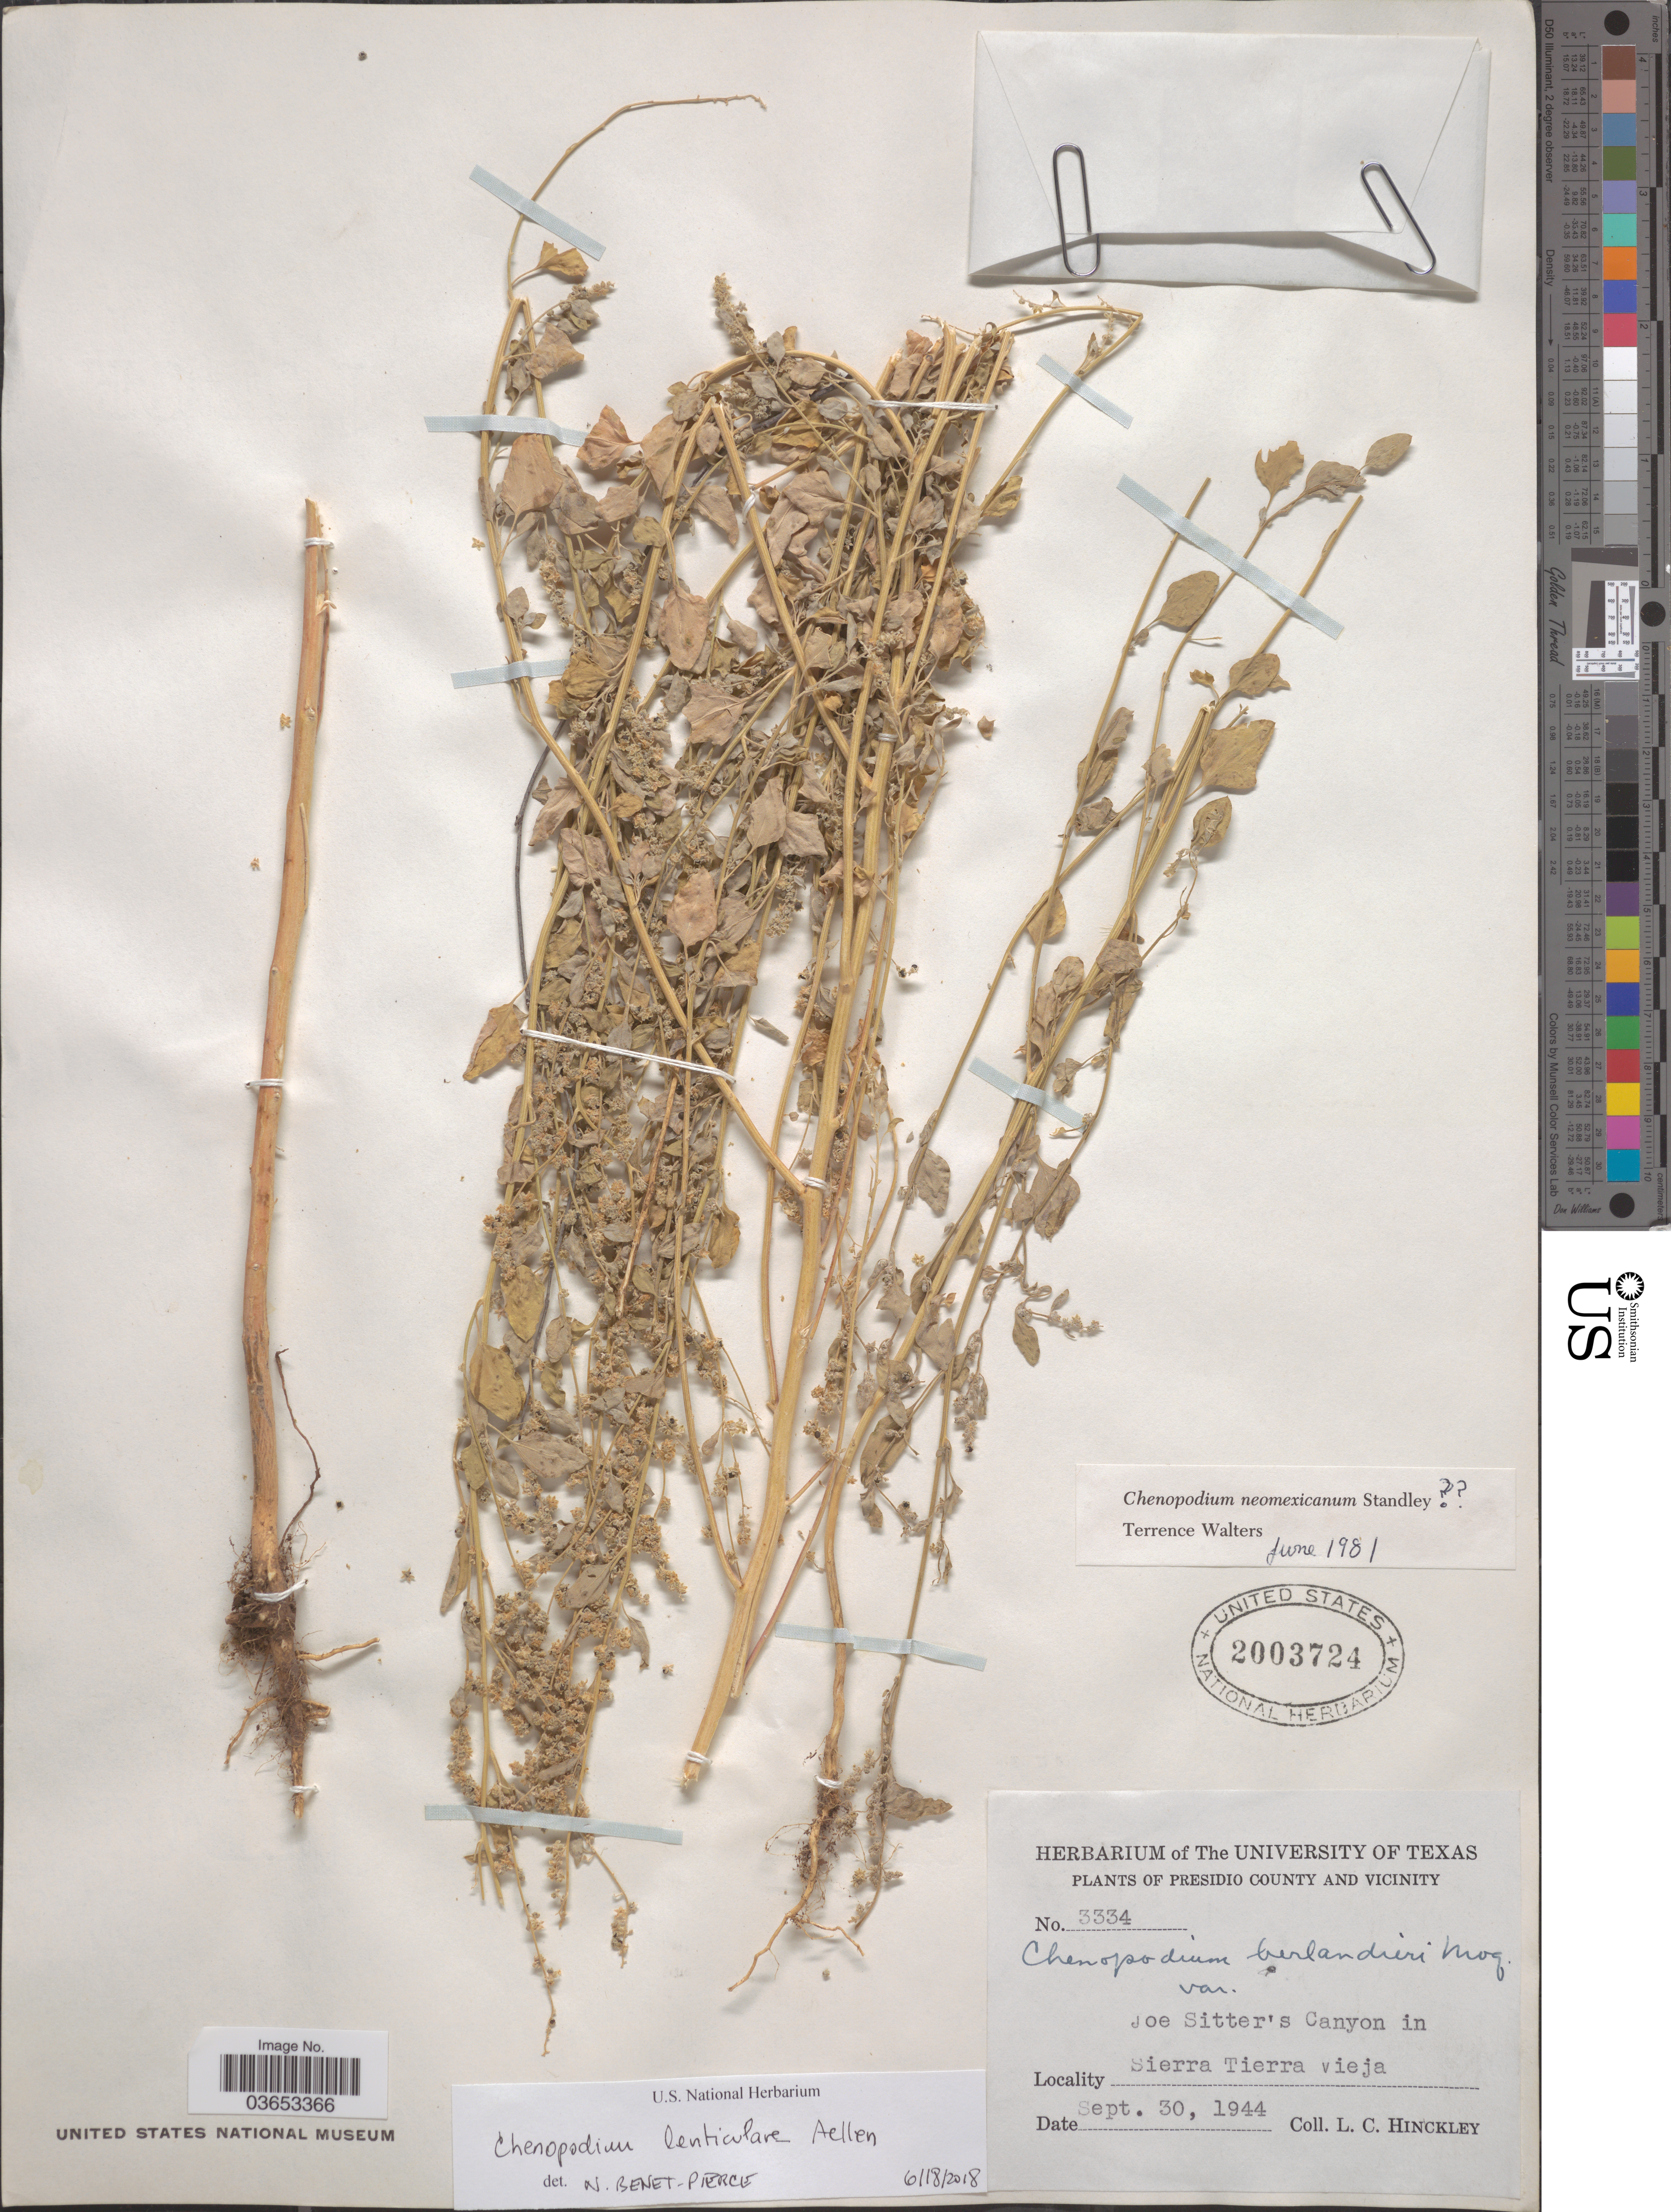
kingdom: Plantae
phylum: Tracheophyta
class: Magnoliopsida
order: Caryophyllales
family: Amaranthaceae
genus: Chenopodium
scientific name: Chenopodium lenticulare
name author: Aellen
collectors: L. Hinckley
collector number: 3334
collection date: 1944-09-30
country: United States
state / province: Texas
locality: Presidio County and vicinity. Joe Sitter's Canyon in Sierra Tierra Vieja.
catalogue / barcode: US 2003724